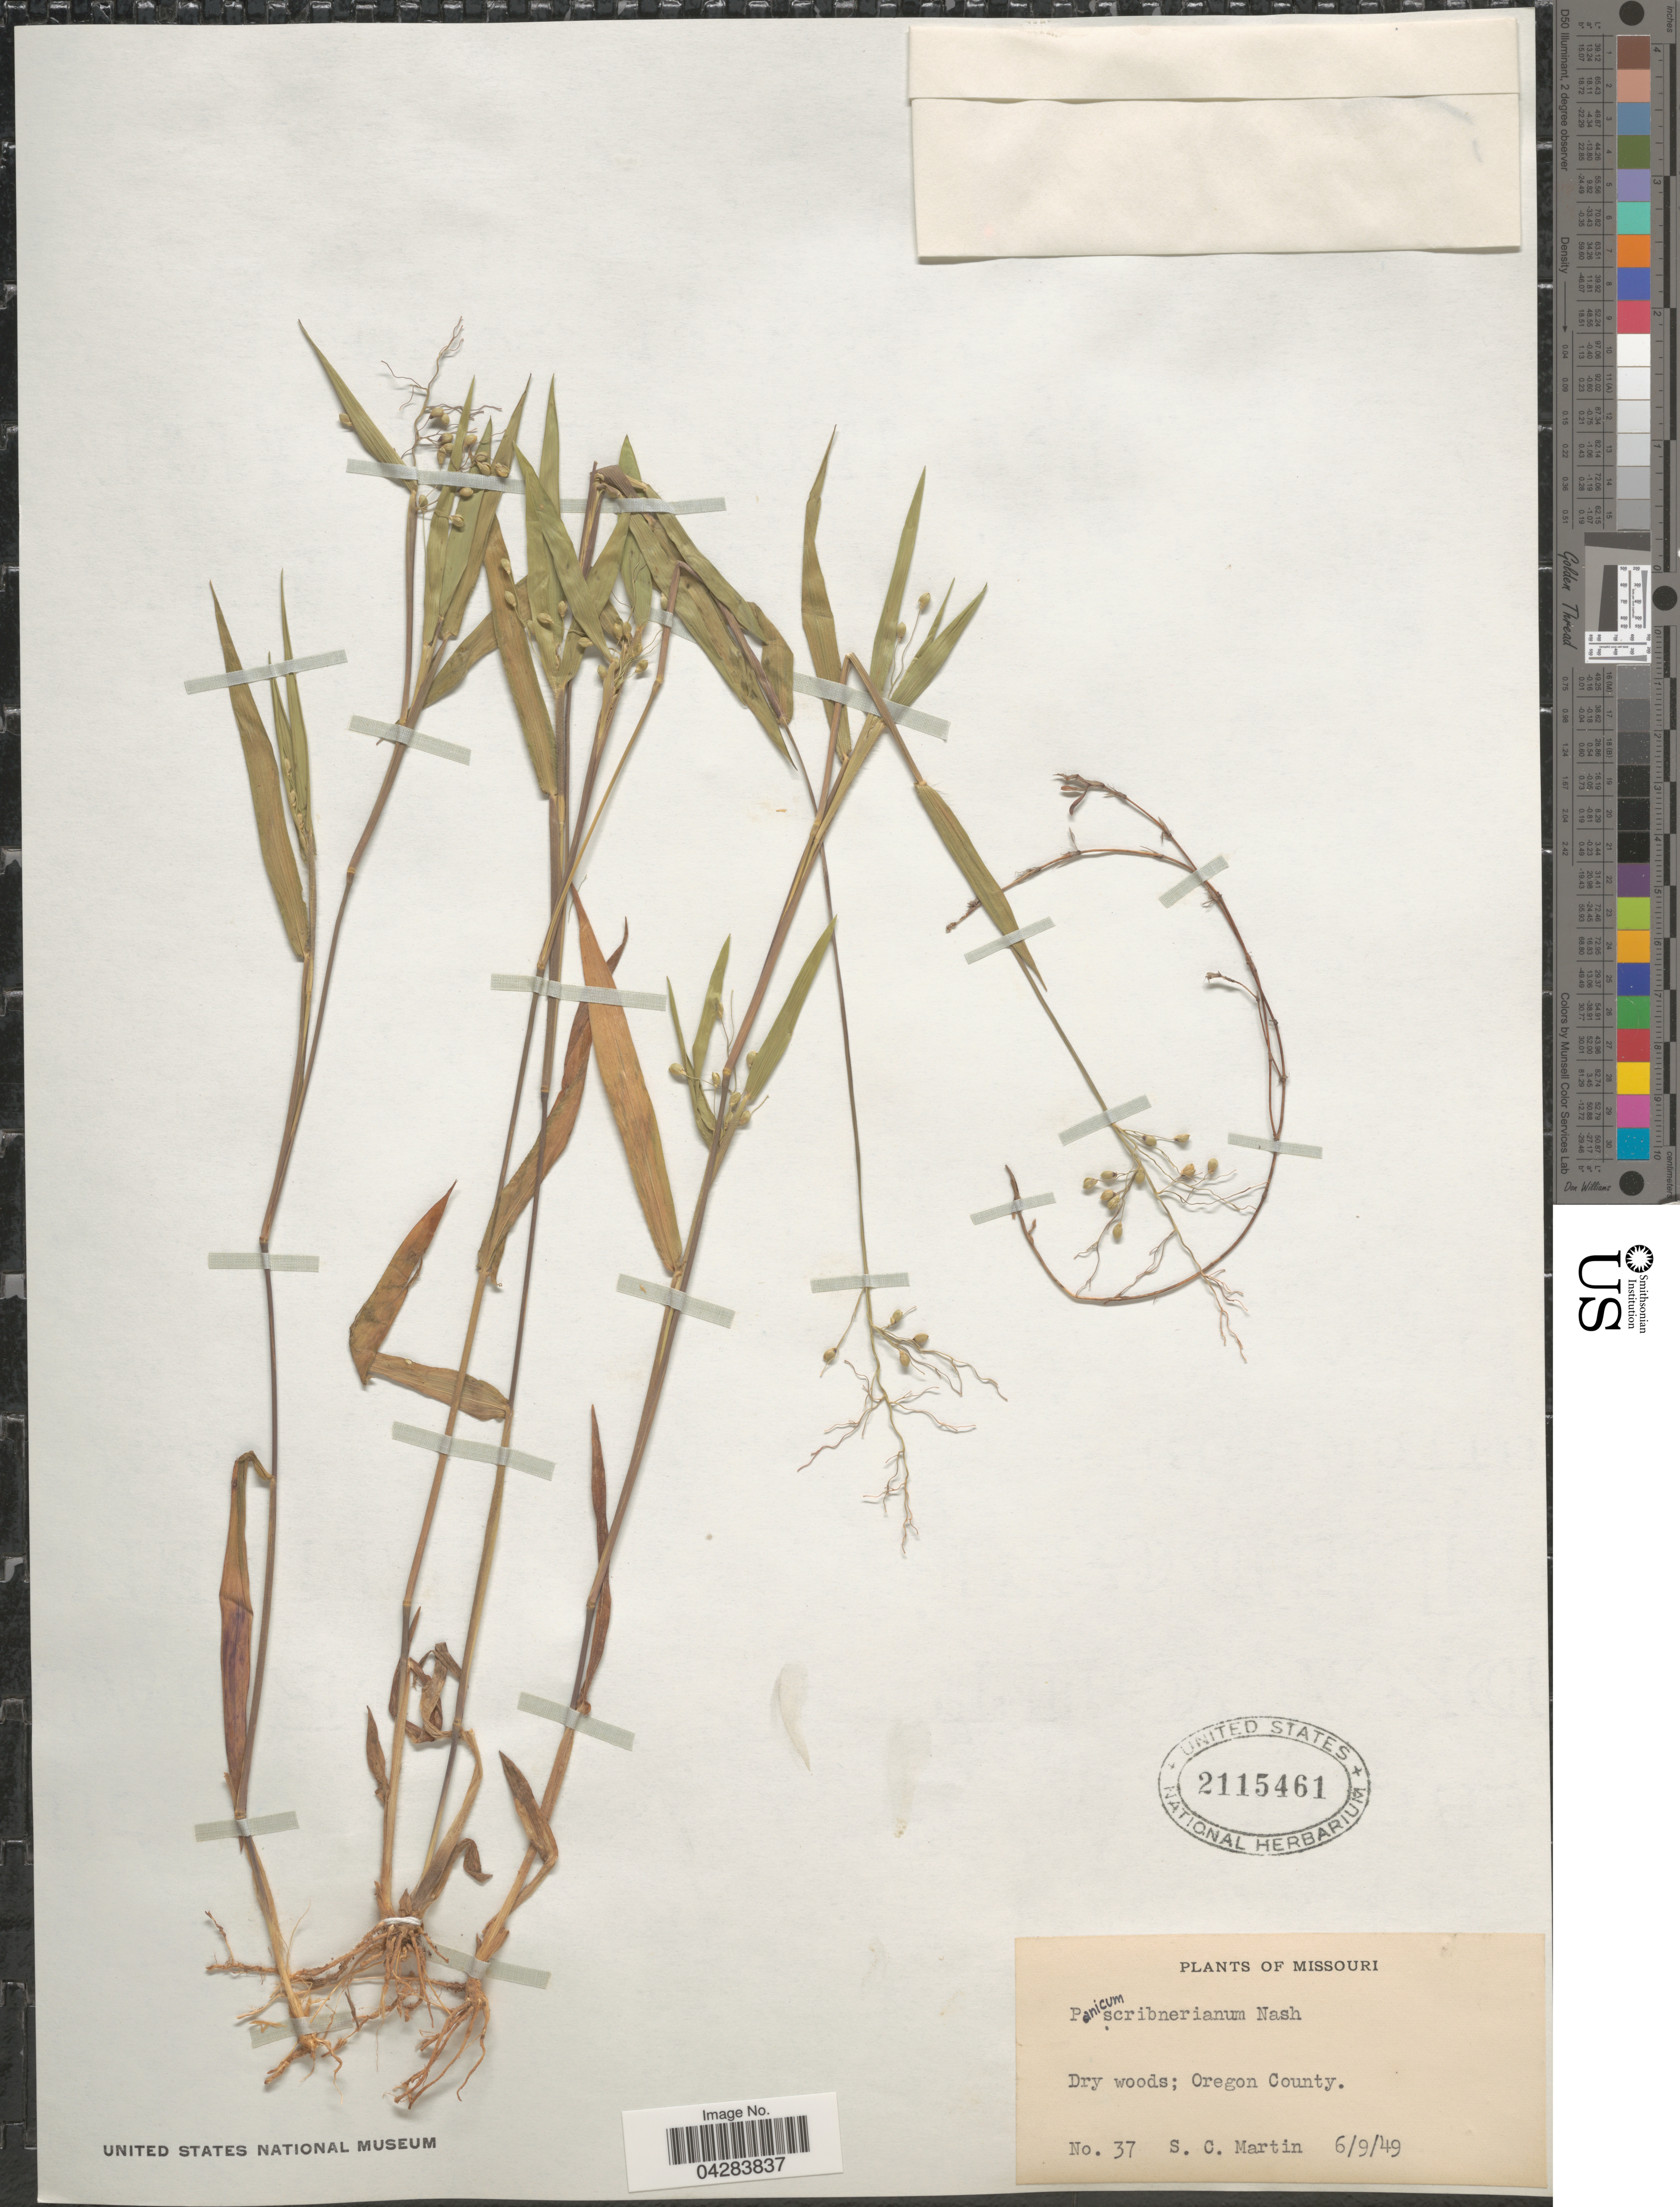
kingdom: Plantae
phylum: Tracheophyta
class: Liliopsida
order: Poales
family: Poaceae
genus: Dichanthelium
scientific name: Dichanthelium oligosanthes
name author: (Schult.) Gould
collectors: S. C. Martin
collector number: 37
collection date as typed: Transcribed d/m/y: 9/6/49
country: United States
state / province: Missouri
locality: Dry woods; Oregon County.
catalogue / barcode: US 2115461